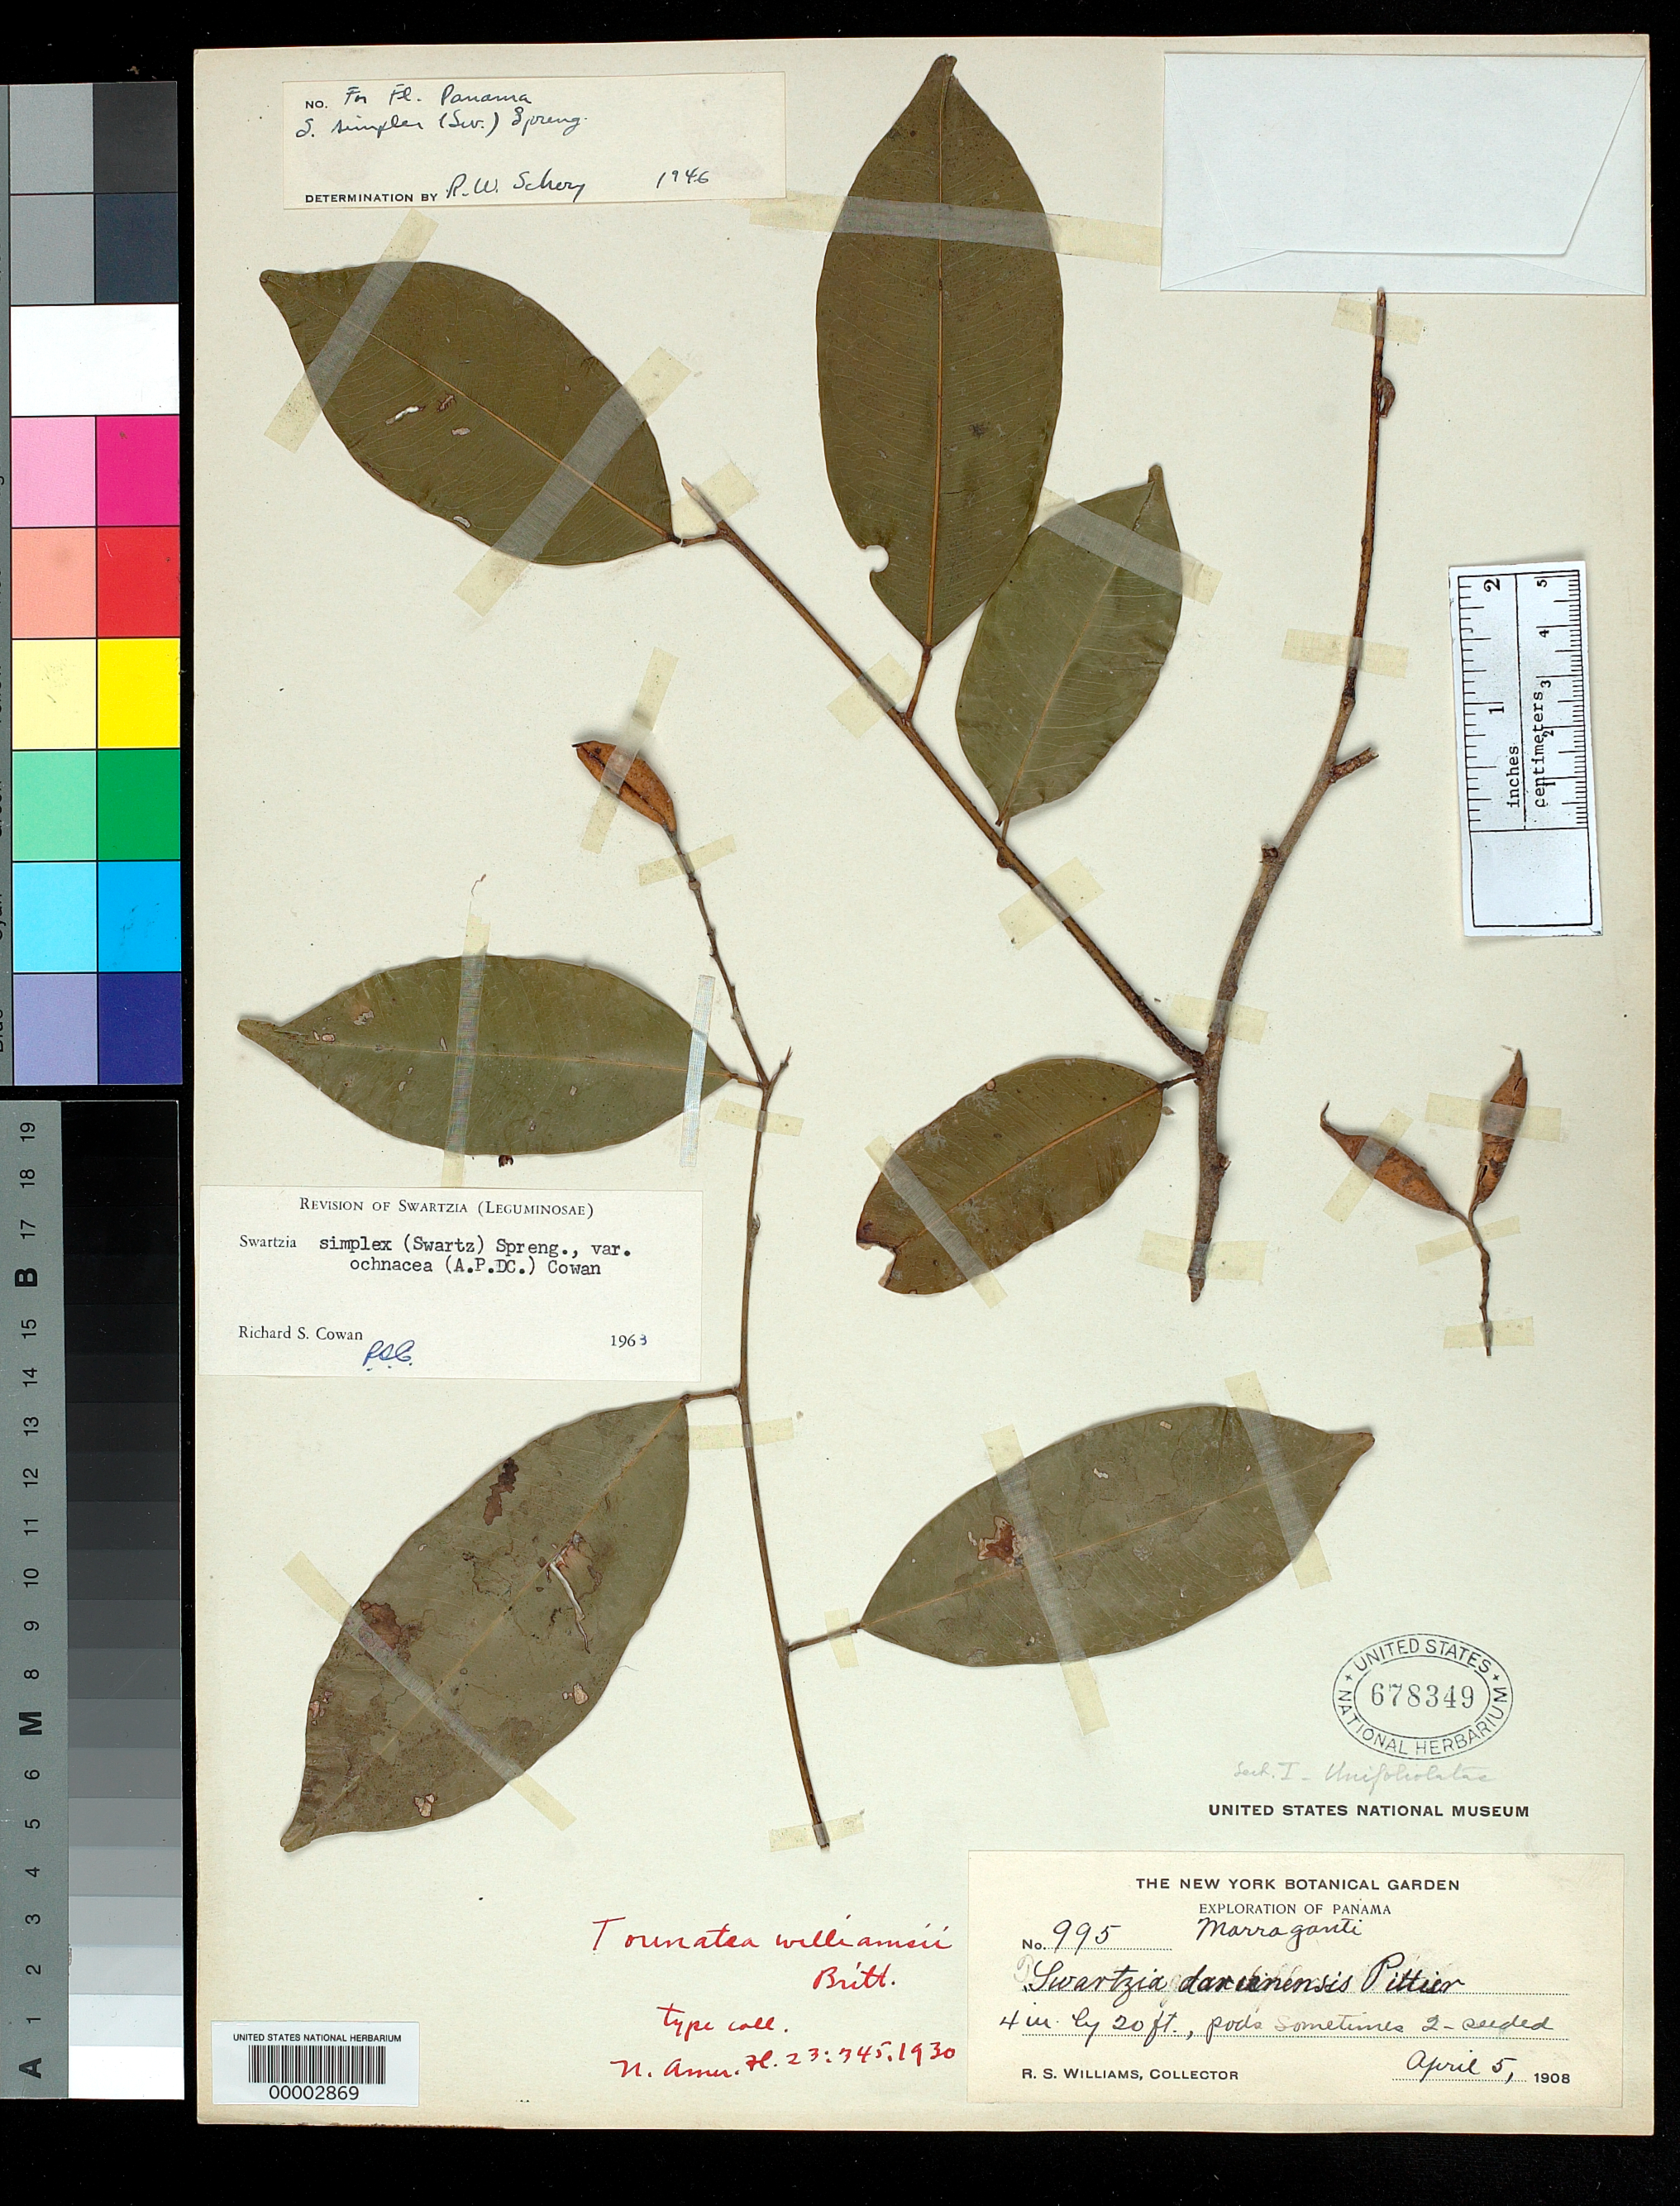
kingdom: Plantae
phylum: Tracheophyta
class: Magnoliopsida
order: Fabales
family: Fabaceae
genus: Tounatea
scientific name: Tounatea williamsii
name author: Britton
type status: Isotype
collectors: R. S. Williams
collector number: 995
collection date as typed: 05 Apr 1908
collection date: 1908-04-05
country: Panama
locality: Marraganti.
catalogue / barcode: US 678349